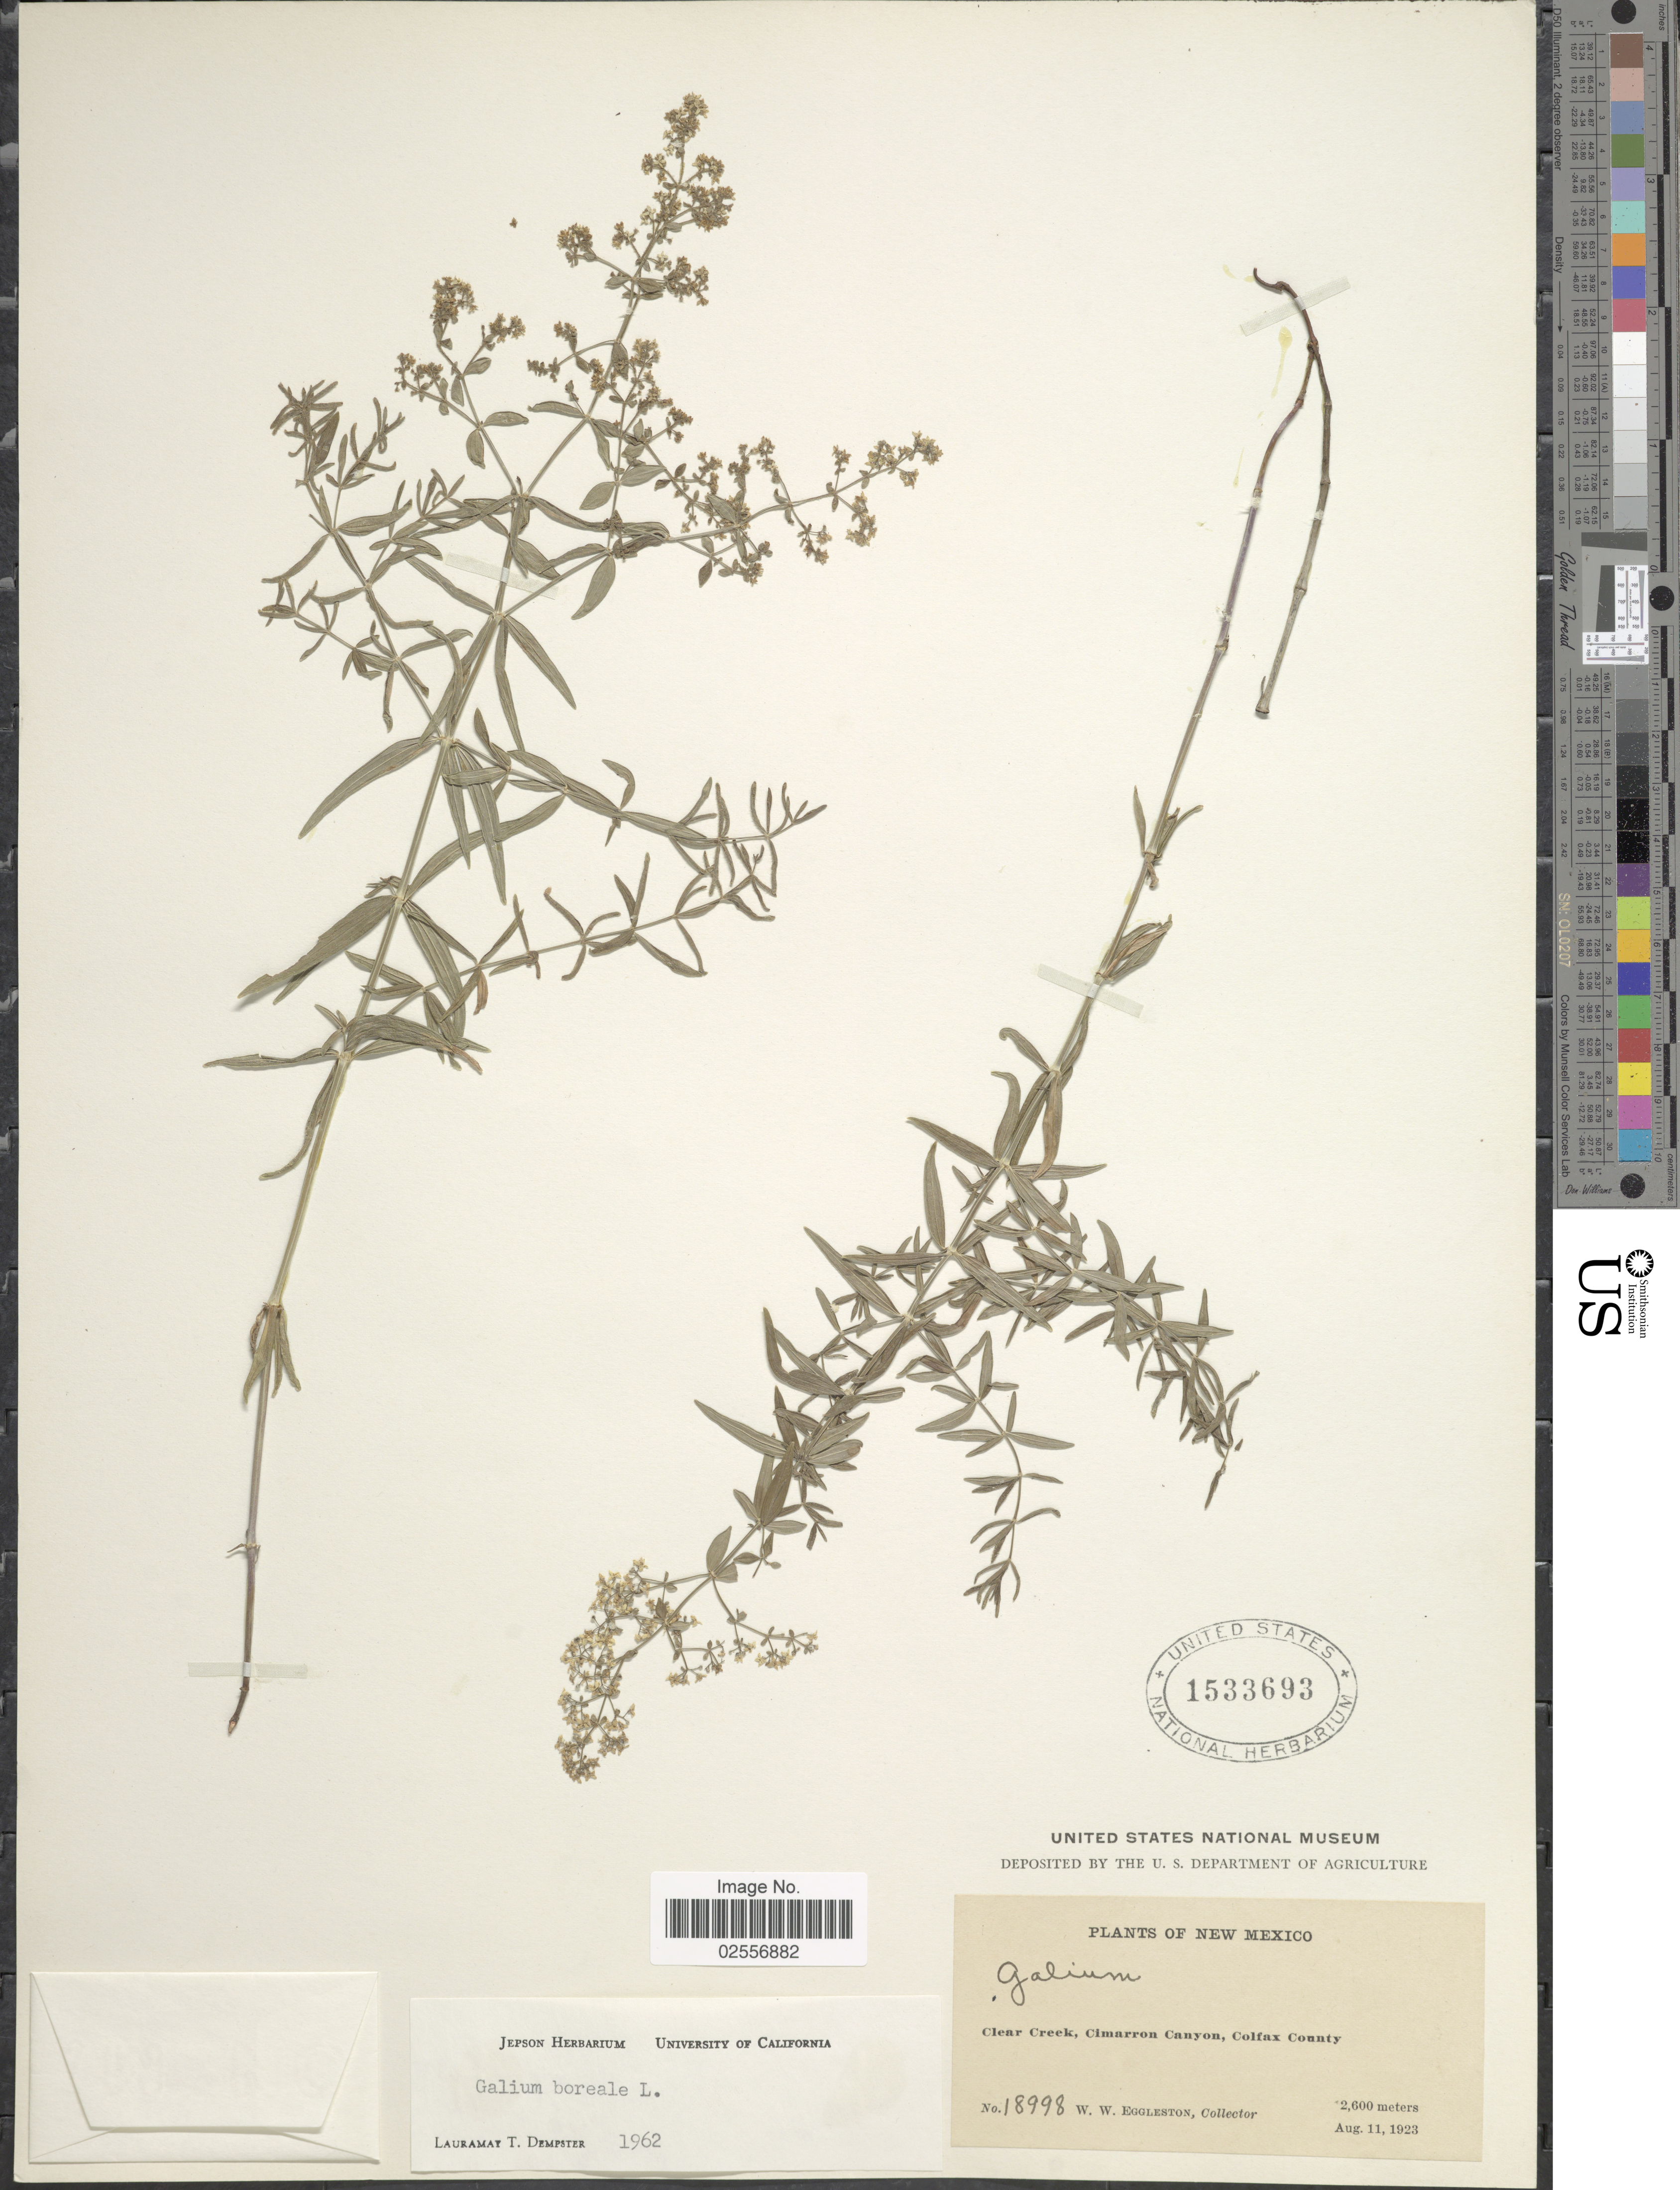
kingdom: Plantae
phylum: Tracheophyta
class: Magnoliopsida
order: Gentianales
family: Rubiaceae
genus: Galium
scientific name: Galium boreale L.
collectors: W. W. Eggleston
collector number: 18998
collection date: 1923-08-11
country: United States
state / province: New Mexico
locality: Clear Creek, Cimarron Canyon, Colfax County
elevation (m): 2600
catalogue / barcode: US 1533693